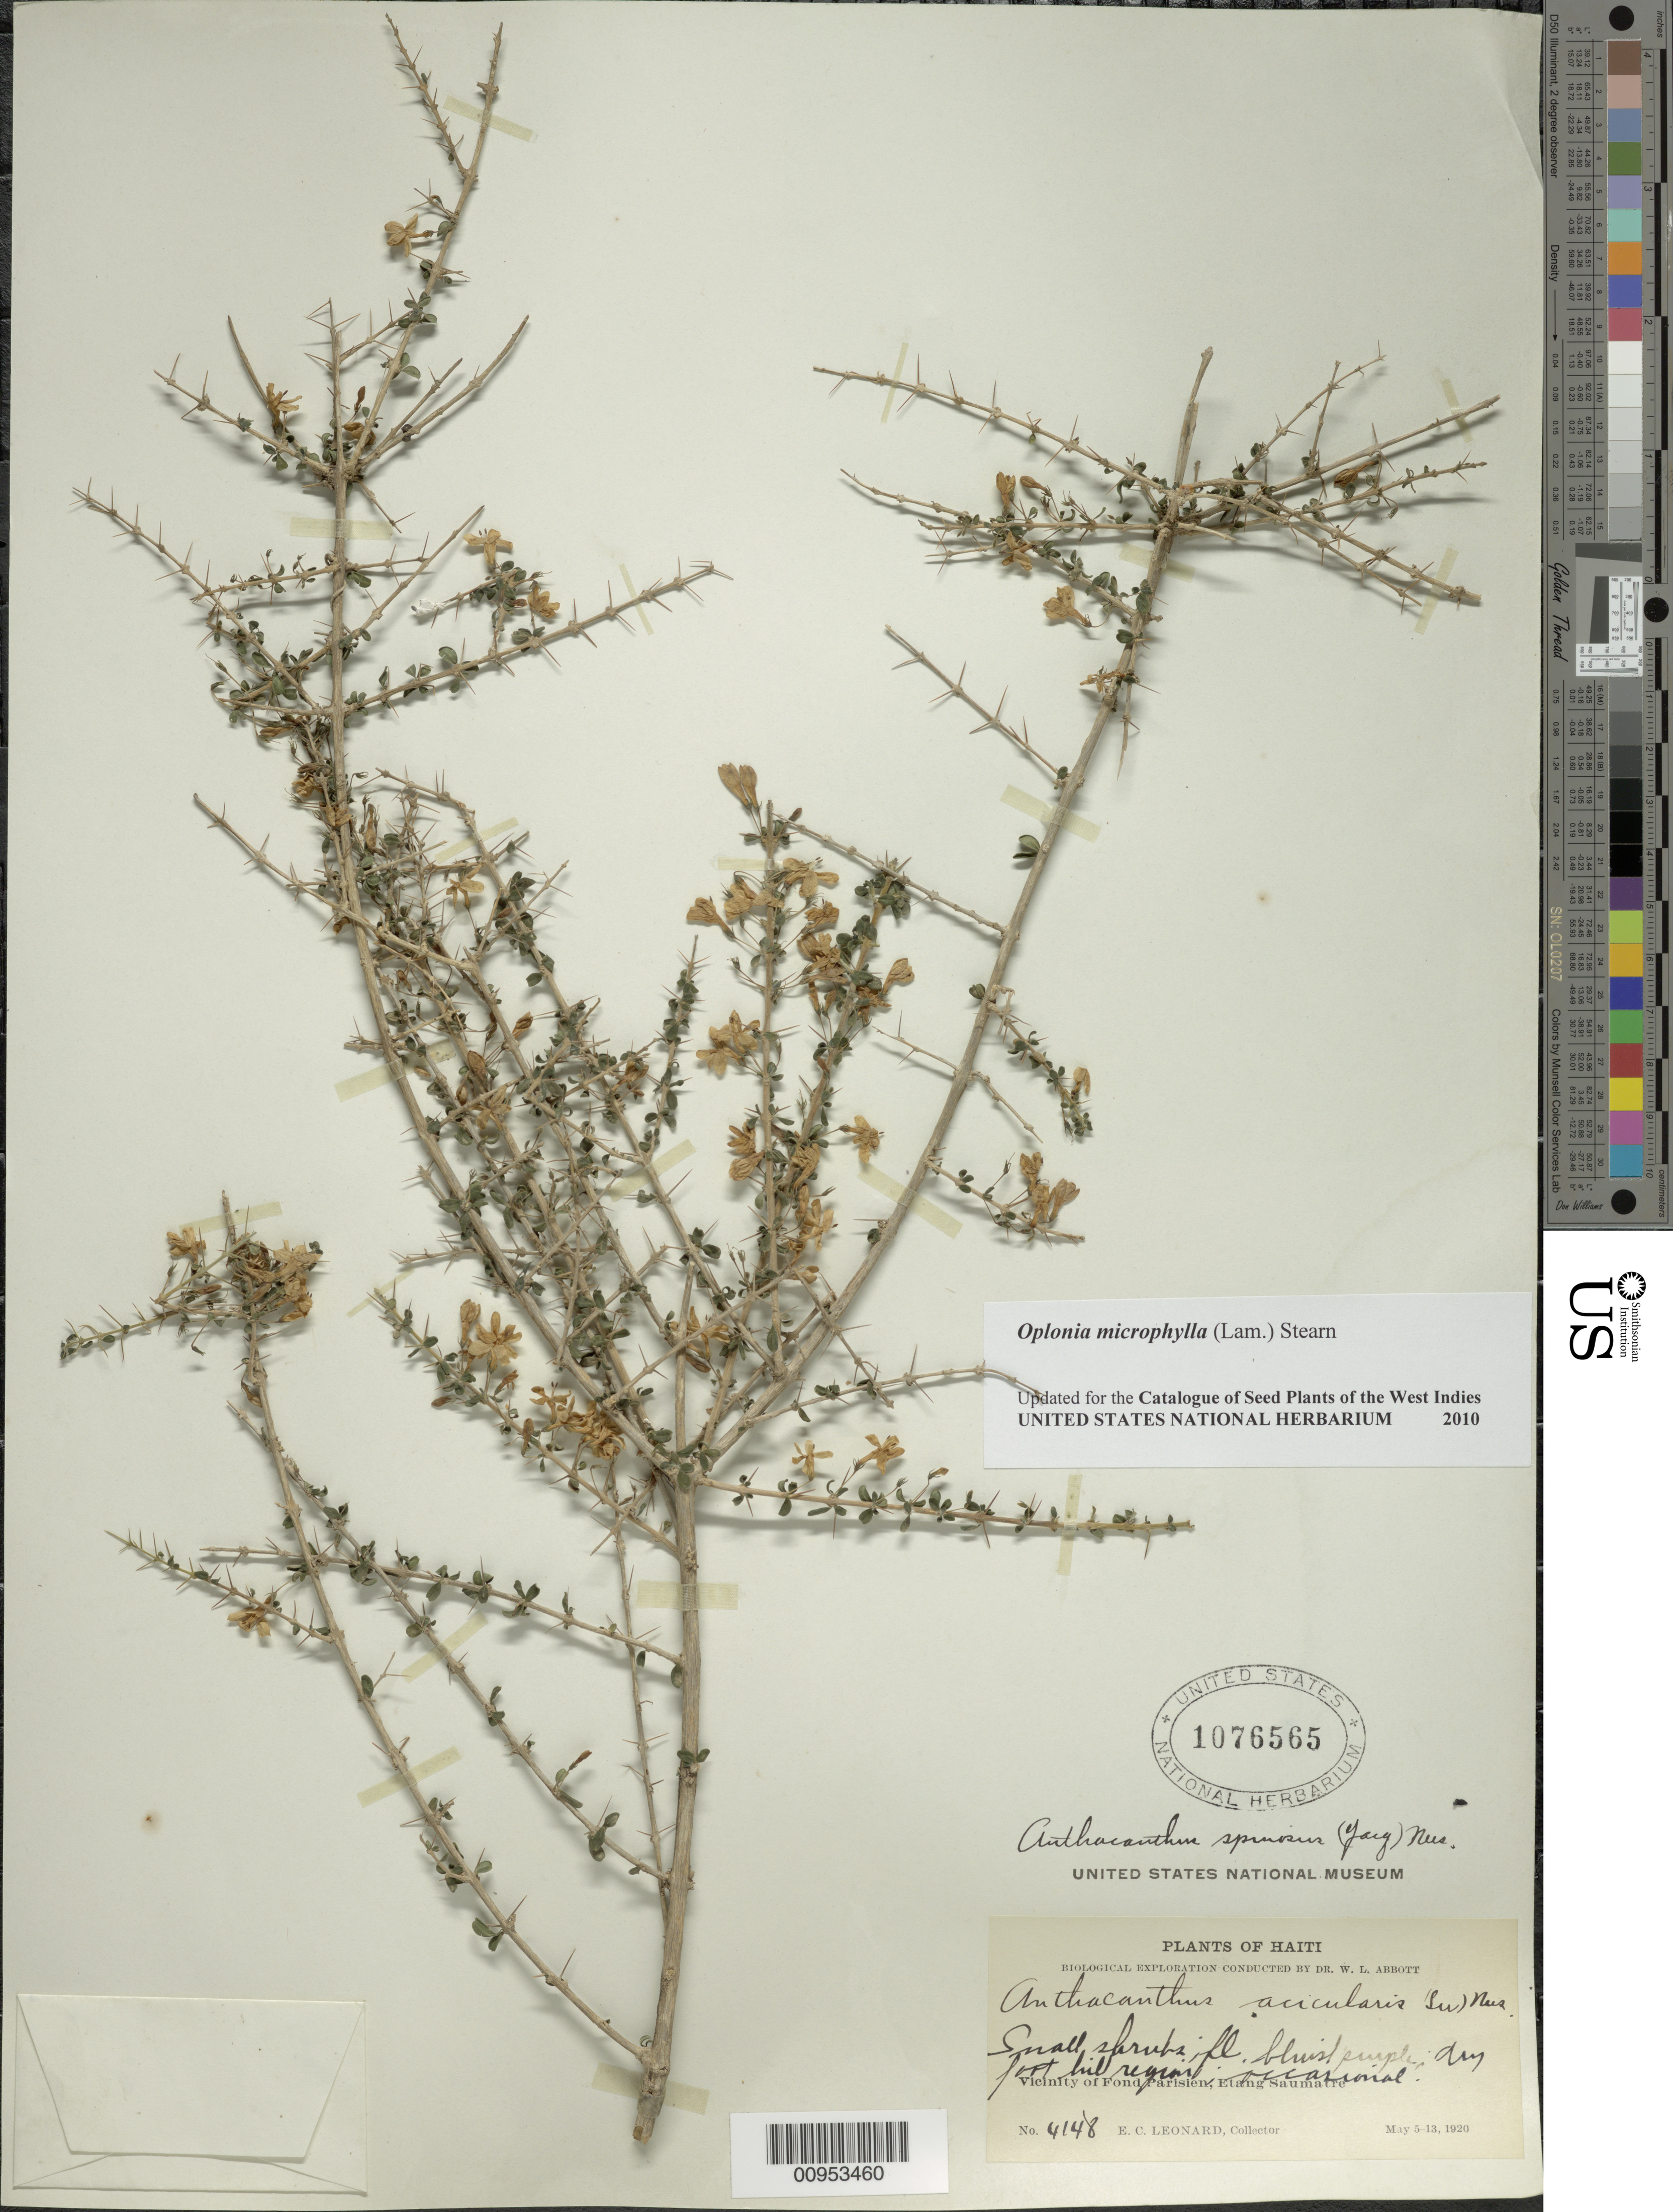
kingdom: Plantae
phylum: Tracheophyta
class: Magnoliopsida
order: Lamiales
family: Acanthaceae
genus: Oplonia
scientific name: Oplonia microphylla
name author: (Lam.) Stearn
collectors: E. C. Leonard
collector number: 4148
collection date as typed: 05 May 1920 to 13 May 1920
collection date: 1920-05-05/1920-05-13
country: Haiti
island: Hispaniola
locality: Vicinity of Fond Parisien, Etang Saumatre.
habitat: Dry foothills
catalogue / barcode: US 1076565